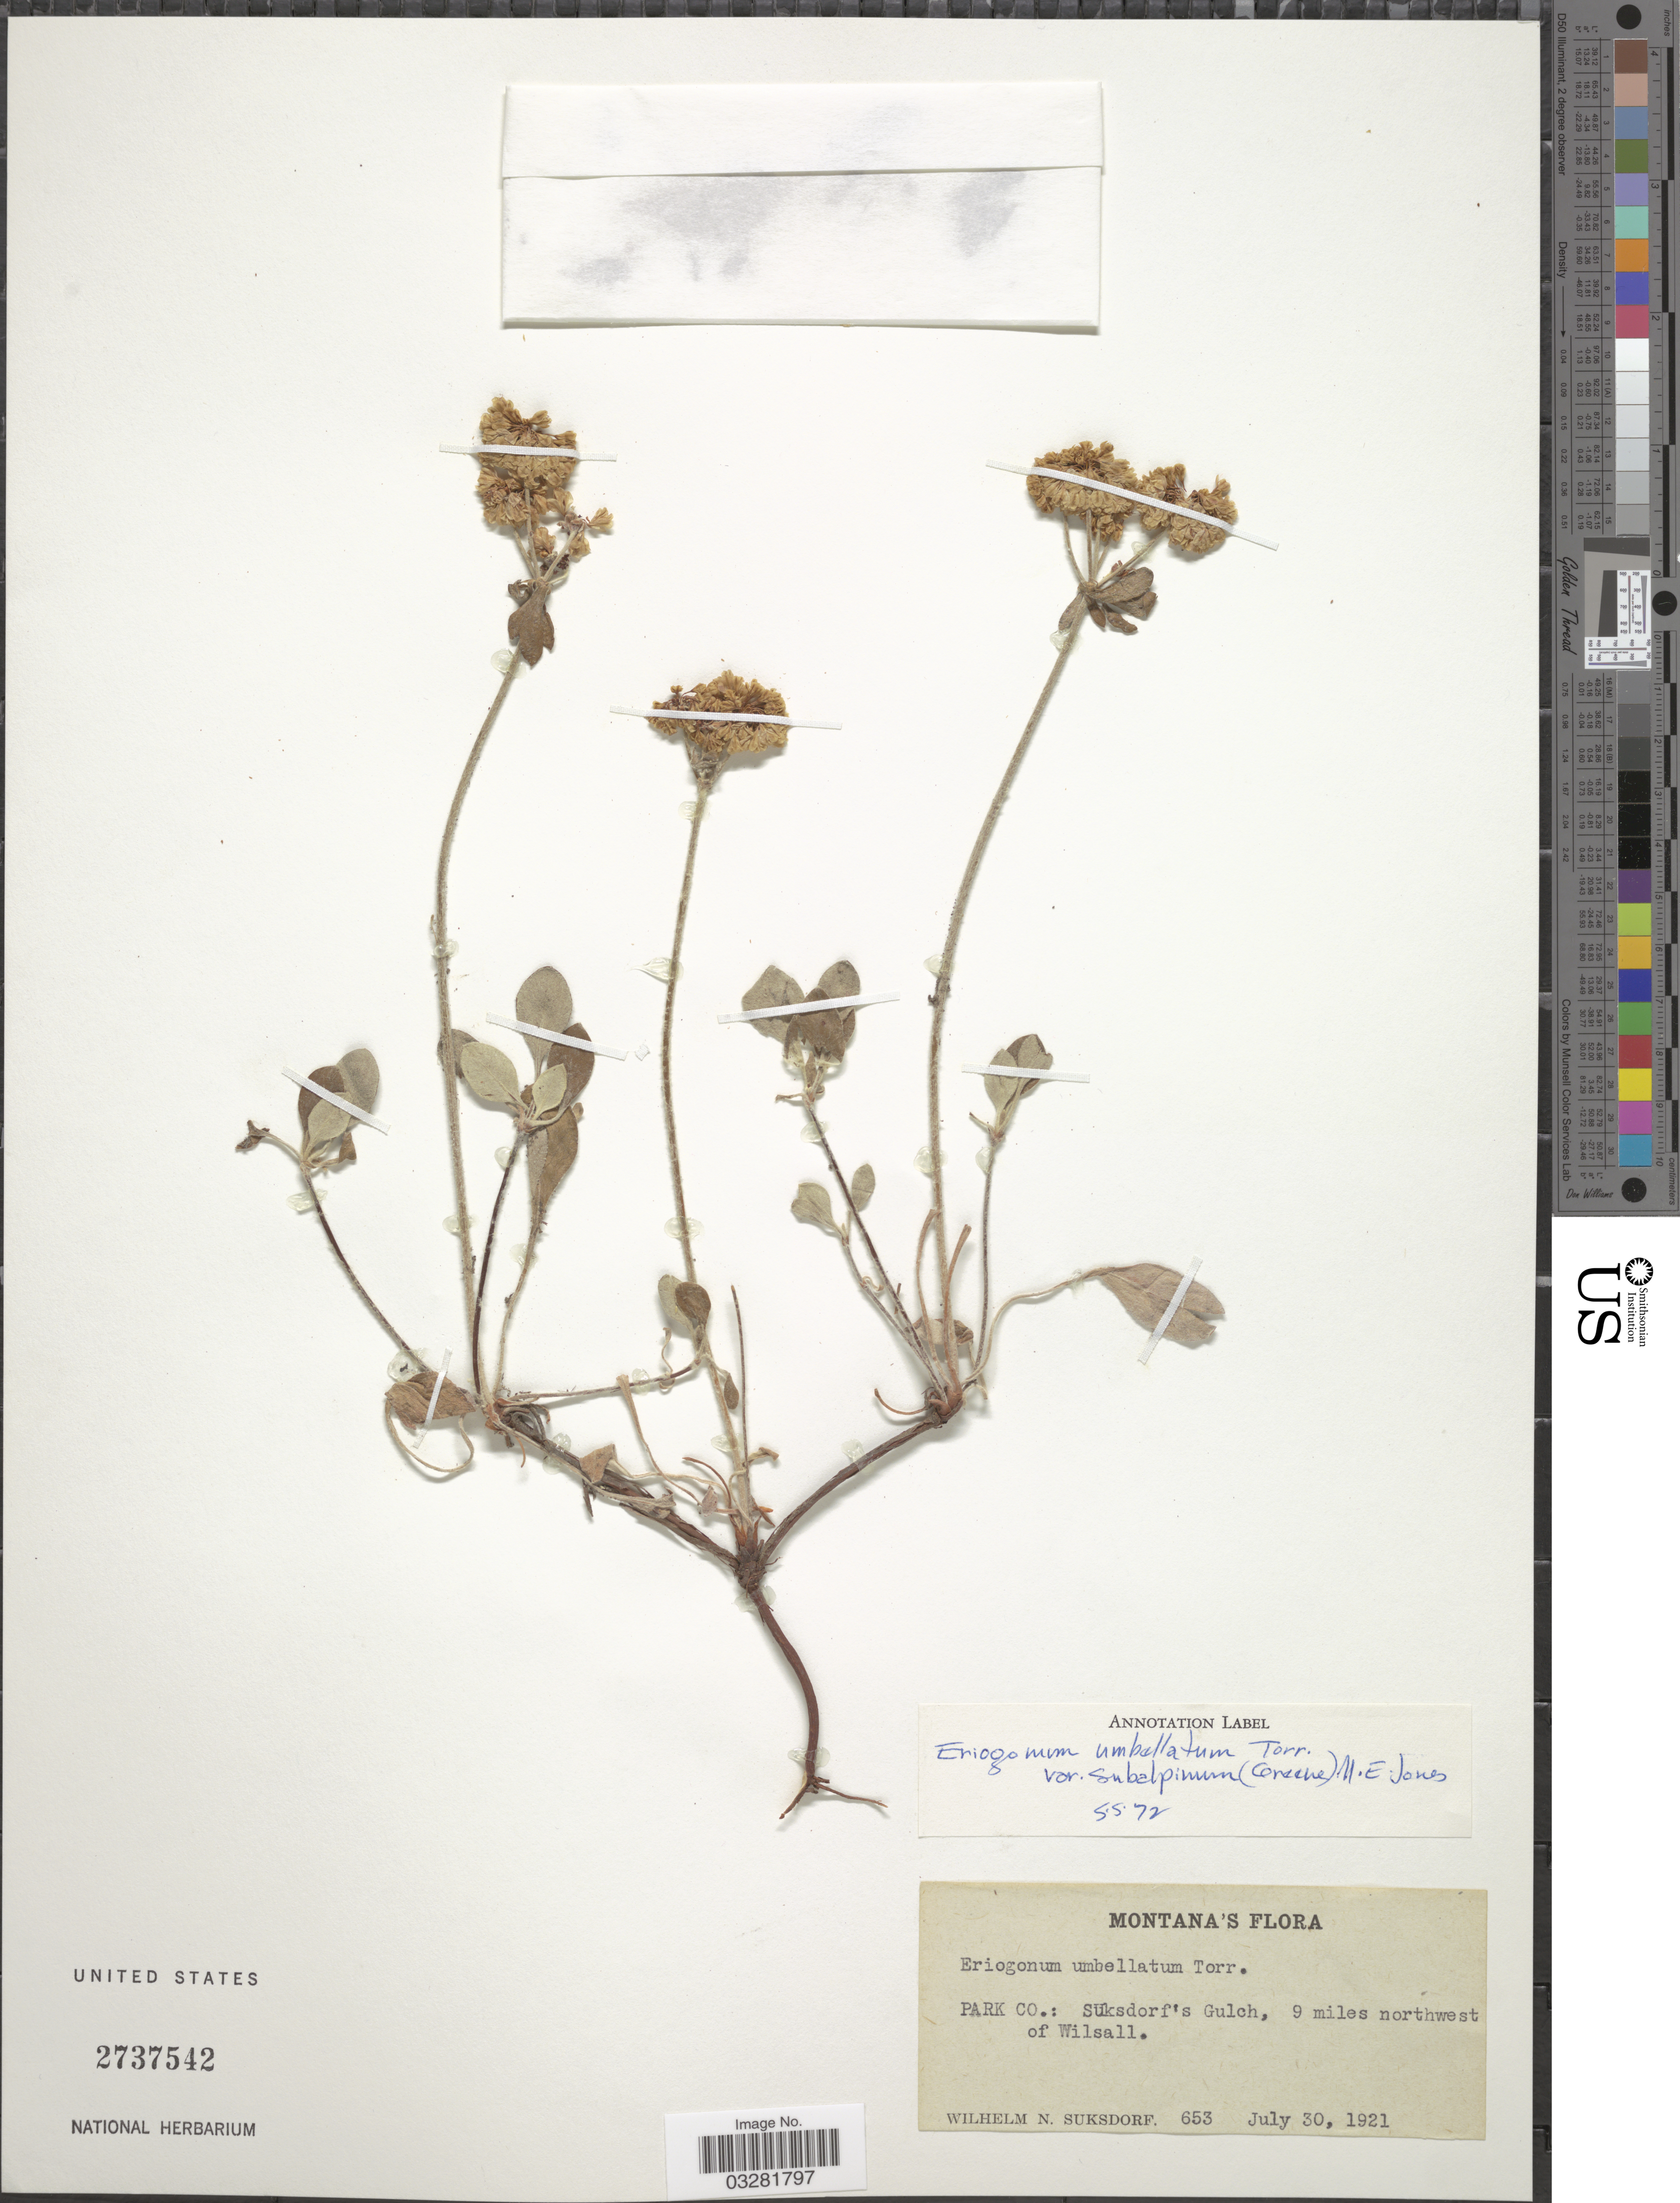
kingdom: Plantae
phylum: Tracheophyta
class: Magnoliopsida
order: Caryophyllales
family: Polygonaceae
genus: Eriogonum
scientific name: Eriogonum umbellatum var. subalpinum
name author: M.E. Jones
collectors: W. N. Suksdorf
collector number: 653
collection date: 1921-07-30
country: United States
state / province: Montana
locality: Park Co.: Suksdorf's Gulch, 9 miles northwest of Wilsall.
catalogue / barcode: US 2737542